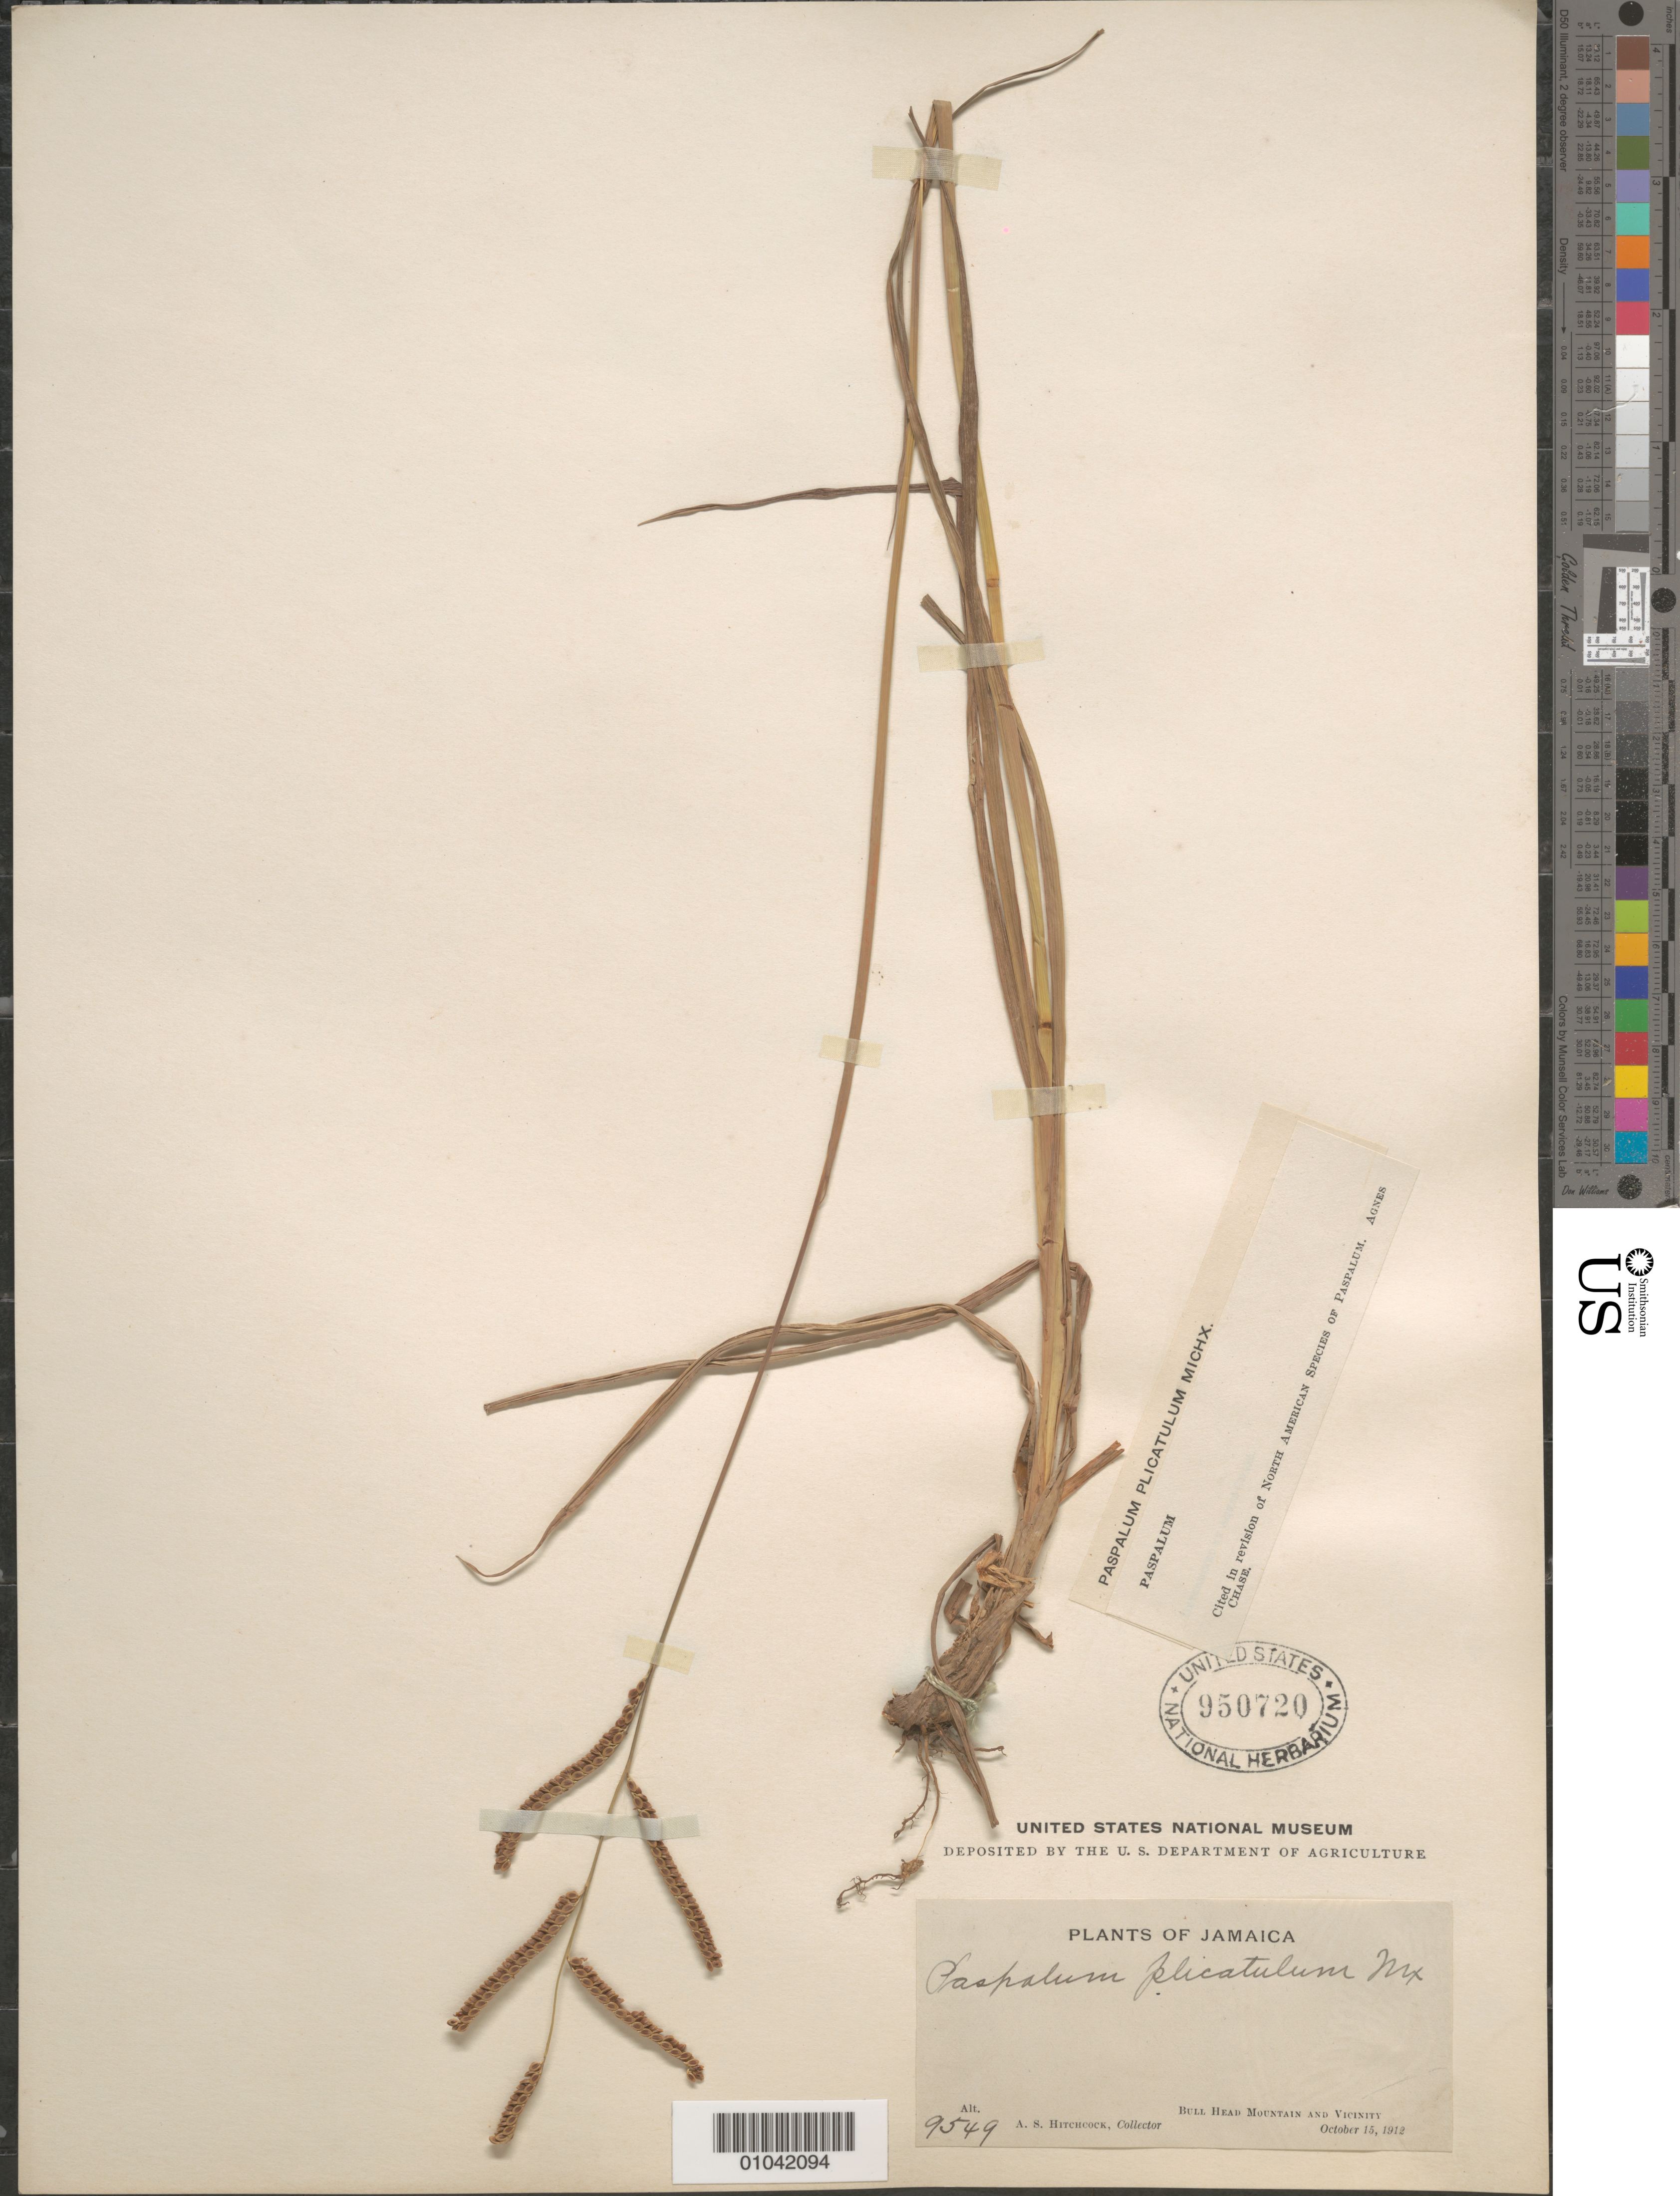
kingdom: Plantae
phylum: Tracheophyta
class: Liliopsida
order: Poales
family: Poaceae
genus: Paspalum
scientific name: Paspalum plicatulum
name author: Michx.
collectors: A. S. Hitchcock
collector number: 9549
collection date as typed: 15 Oct 1912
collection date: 1912-10-15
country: Jamaica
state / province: Clarendon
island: Jamaica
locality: Bull Head Mountain and vicinity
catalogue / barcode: US 950720